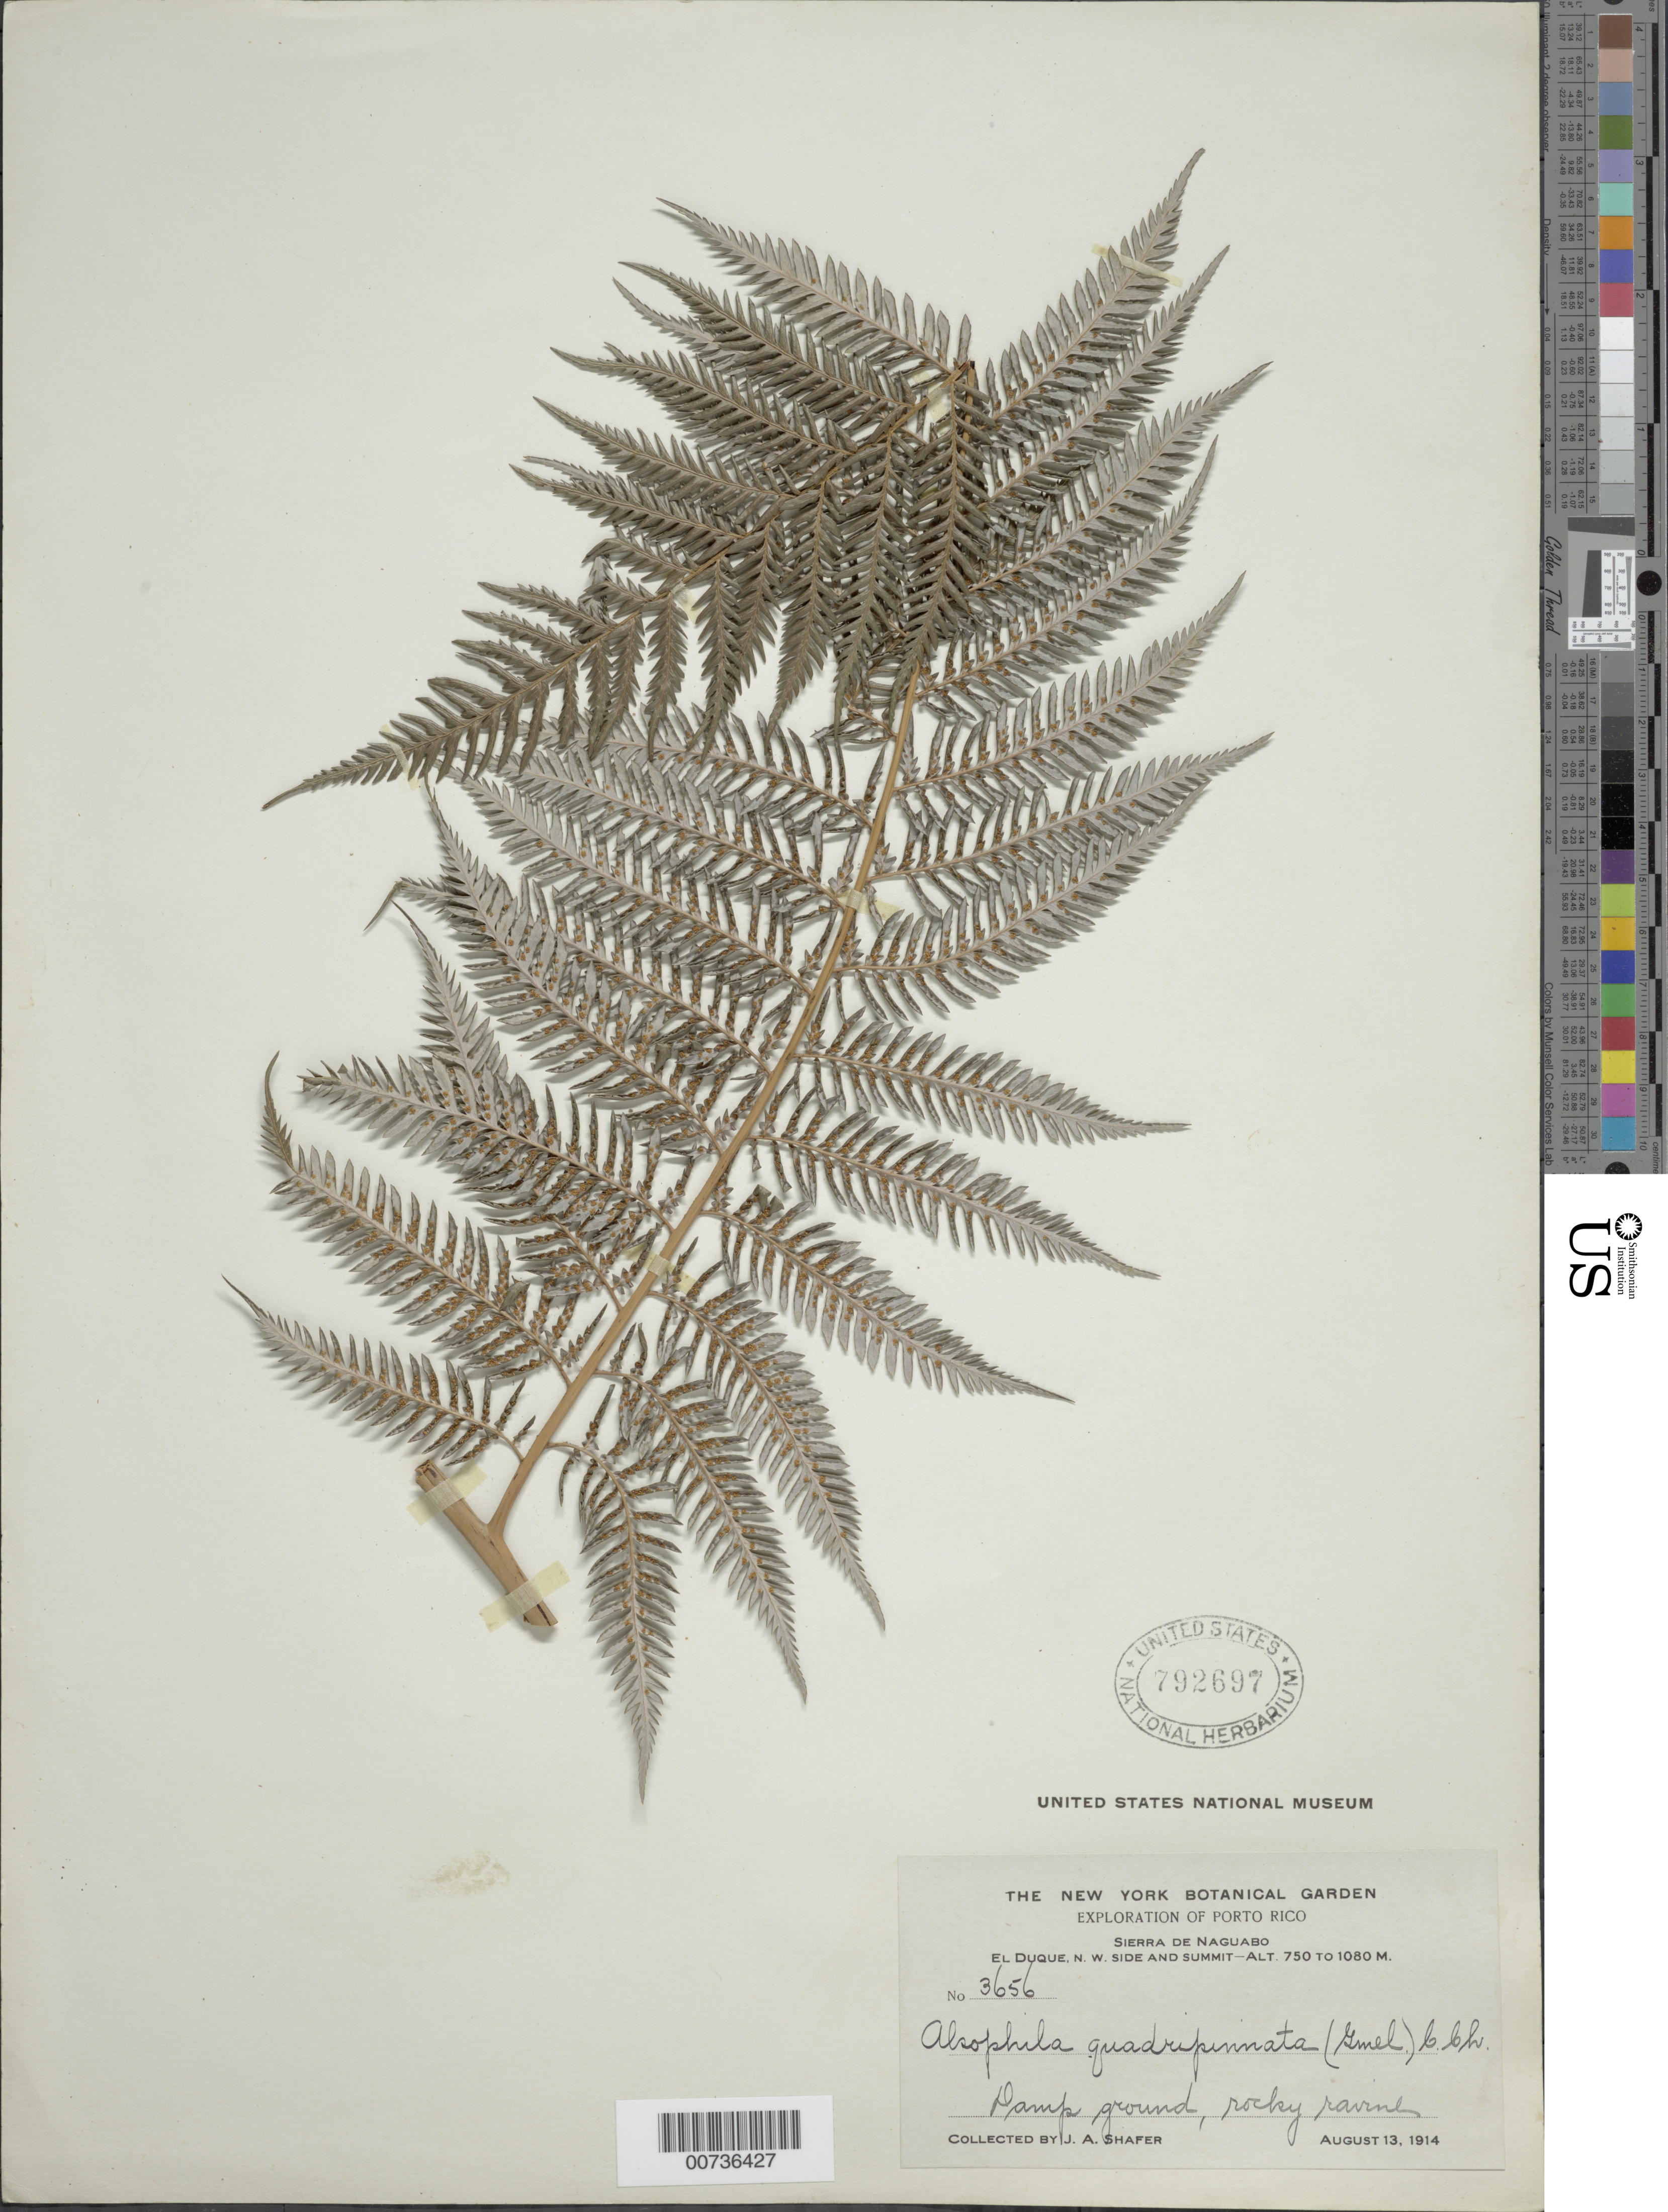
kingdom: Plantae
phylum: Tracheophyta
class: Polypodiopsida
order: Cyatheales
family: Dicksoniaceae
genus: Lophosoria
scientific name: Lophosoria quadripinnata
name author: (J.F. Gmel.) C. Chr.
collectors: J. A. Shafer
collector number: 3656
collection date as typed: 13 Aug 1914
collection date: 1914-08-13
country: Puerto Rico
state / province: Naguabo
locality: Sierra de Naguabo, El Duque, N. W. side and summit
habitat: Hamp ground, rocky ravine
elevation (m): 750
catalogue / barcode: US 792697